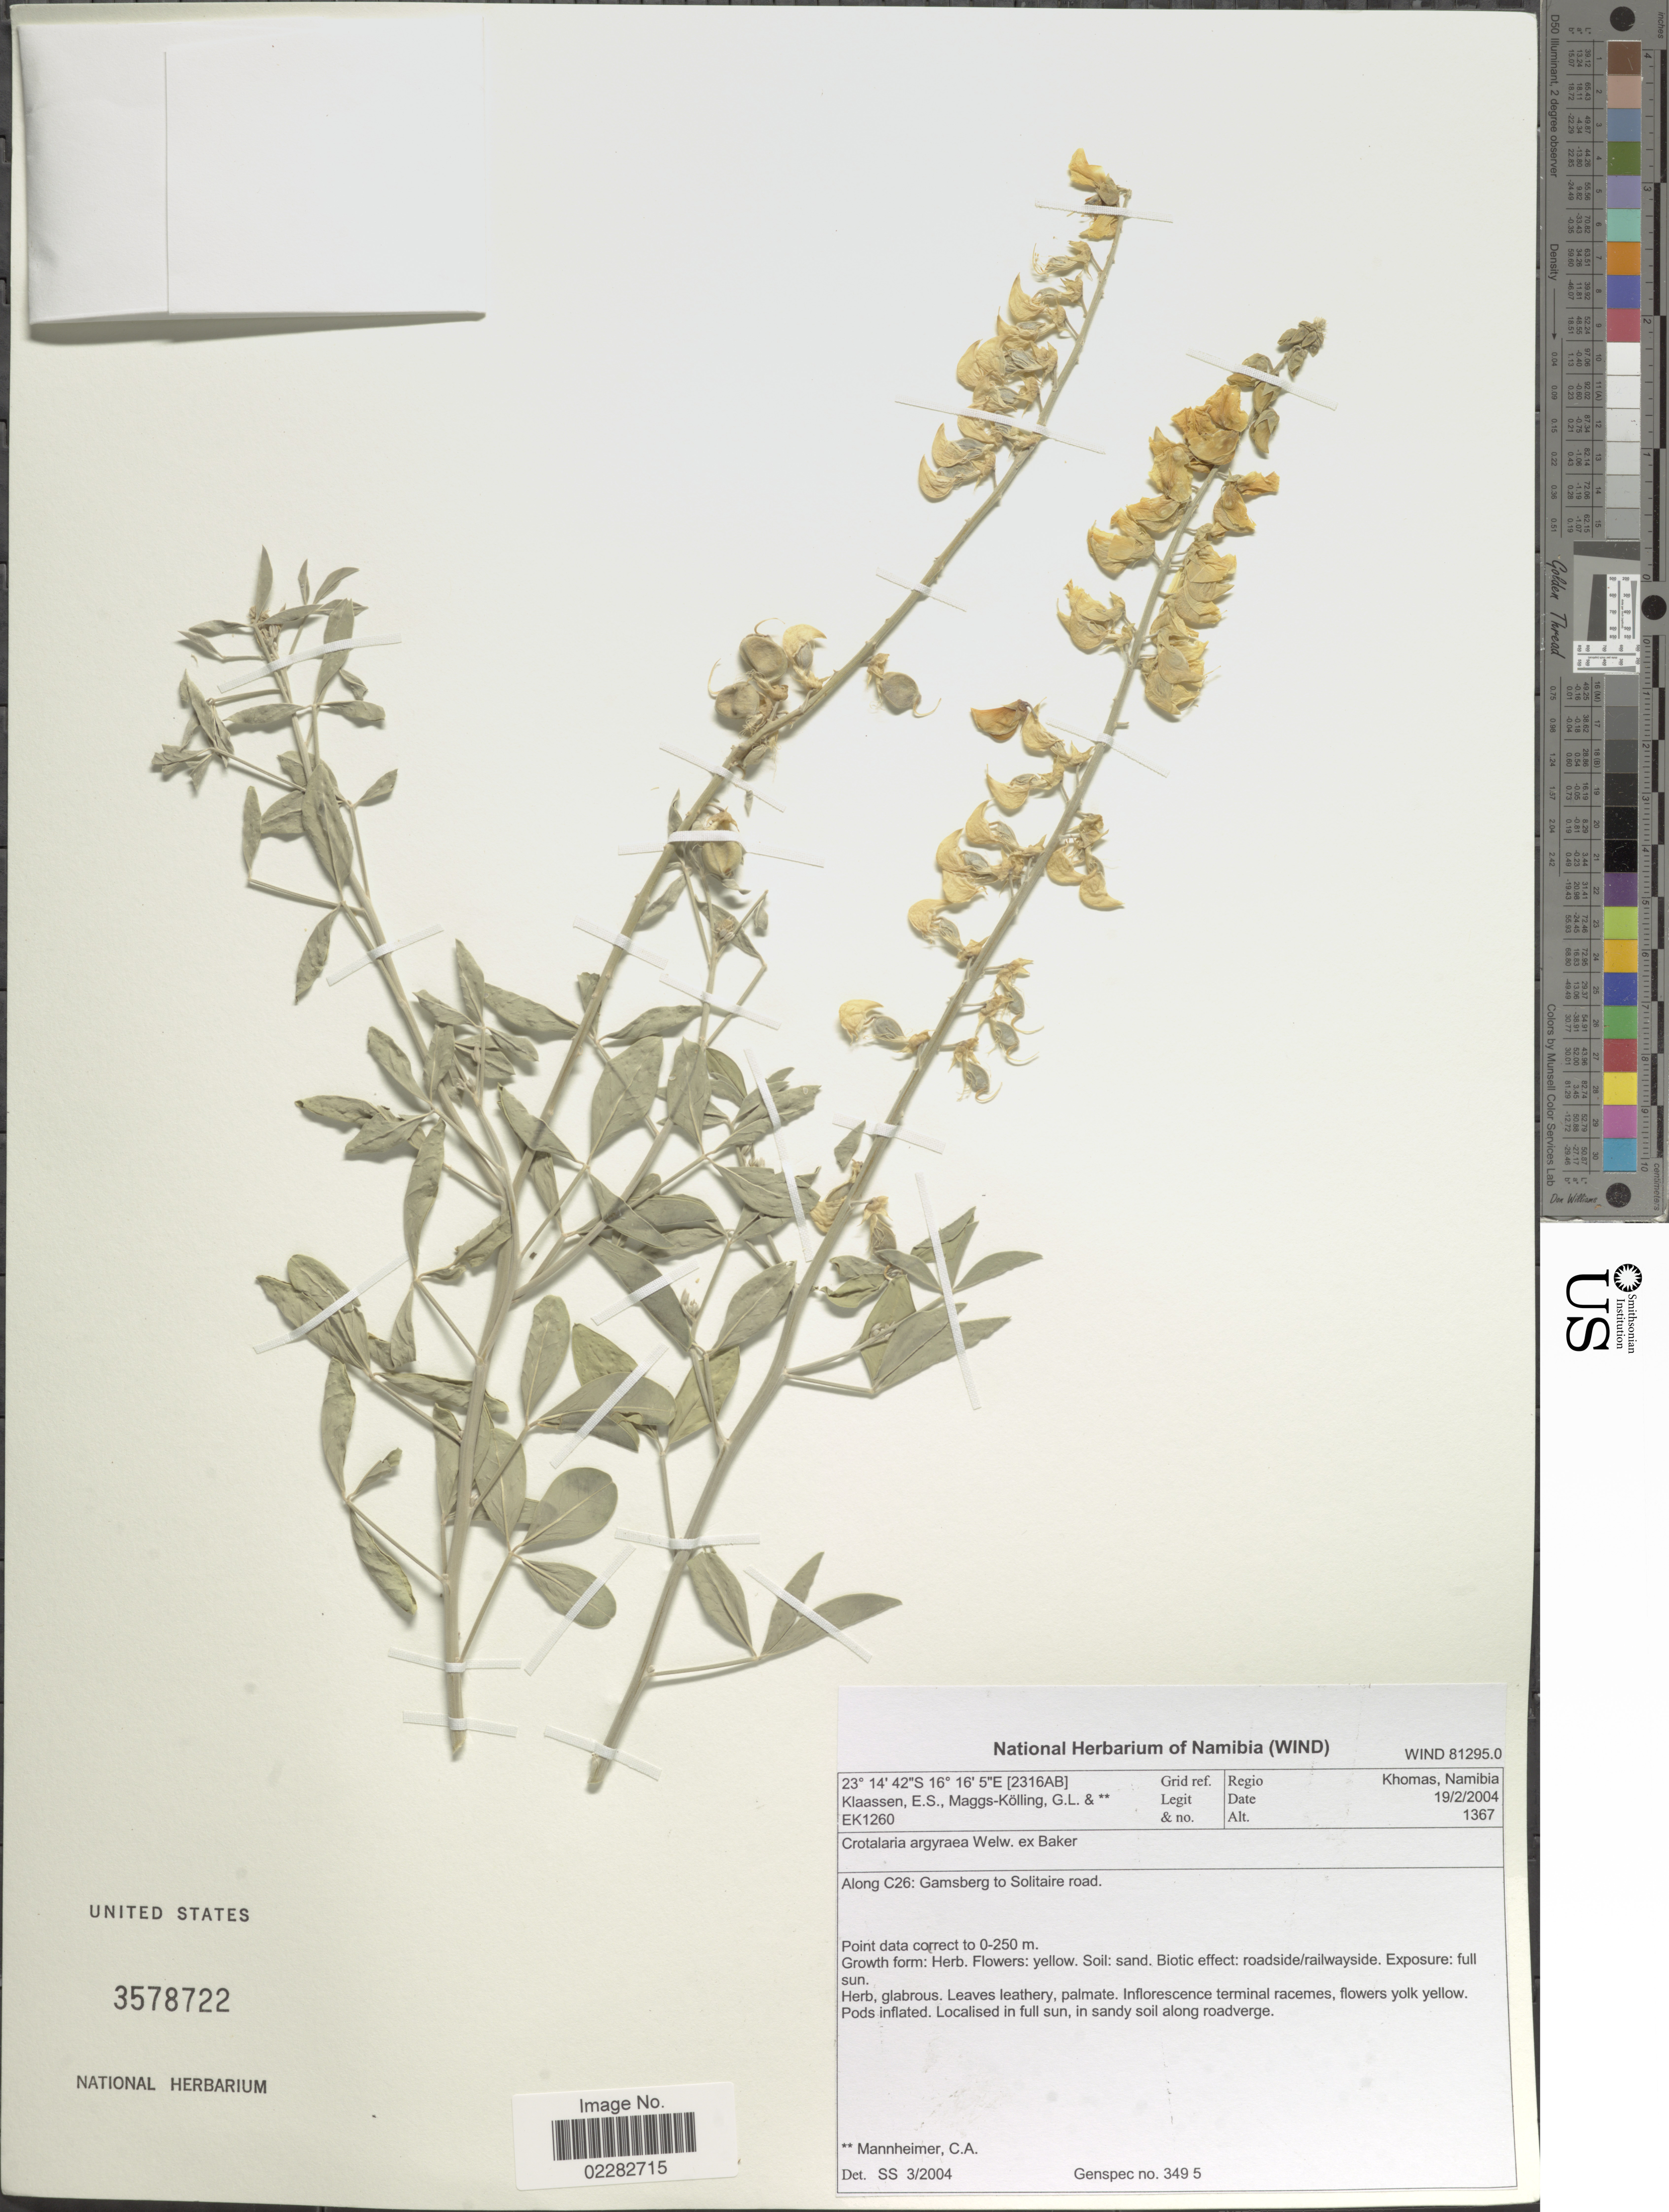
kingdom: Plantae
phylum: Tracheophyta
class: Magnoliopsida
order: Fabales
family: Fabaceae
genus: Crotalaria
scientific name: Crotalaria argyraea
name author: Franch.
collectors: E. S. Klaassen, G. L. Maggs & C. A. Mannheimer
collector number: EK1260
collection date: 2004-02-19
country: Namibia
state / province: Khomas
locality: Along C26: Gamsberg to Solitaire road, roadside/railwayside.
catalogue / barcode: US 3578722